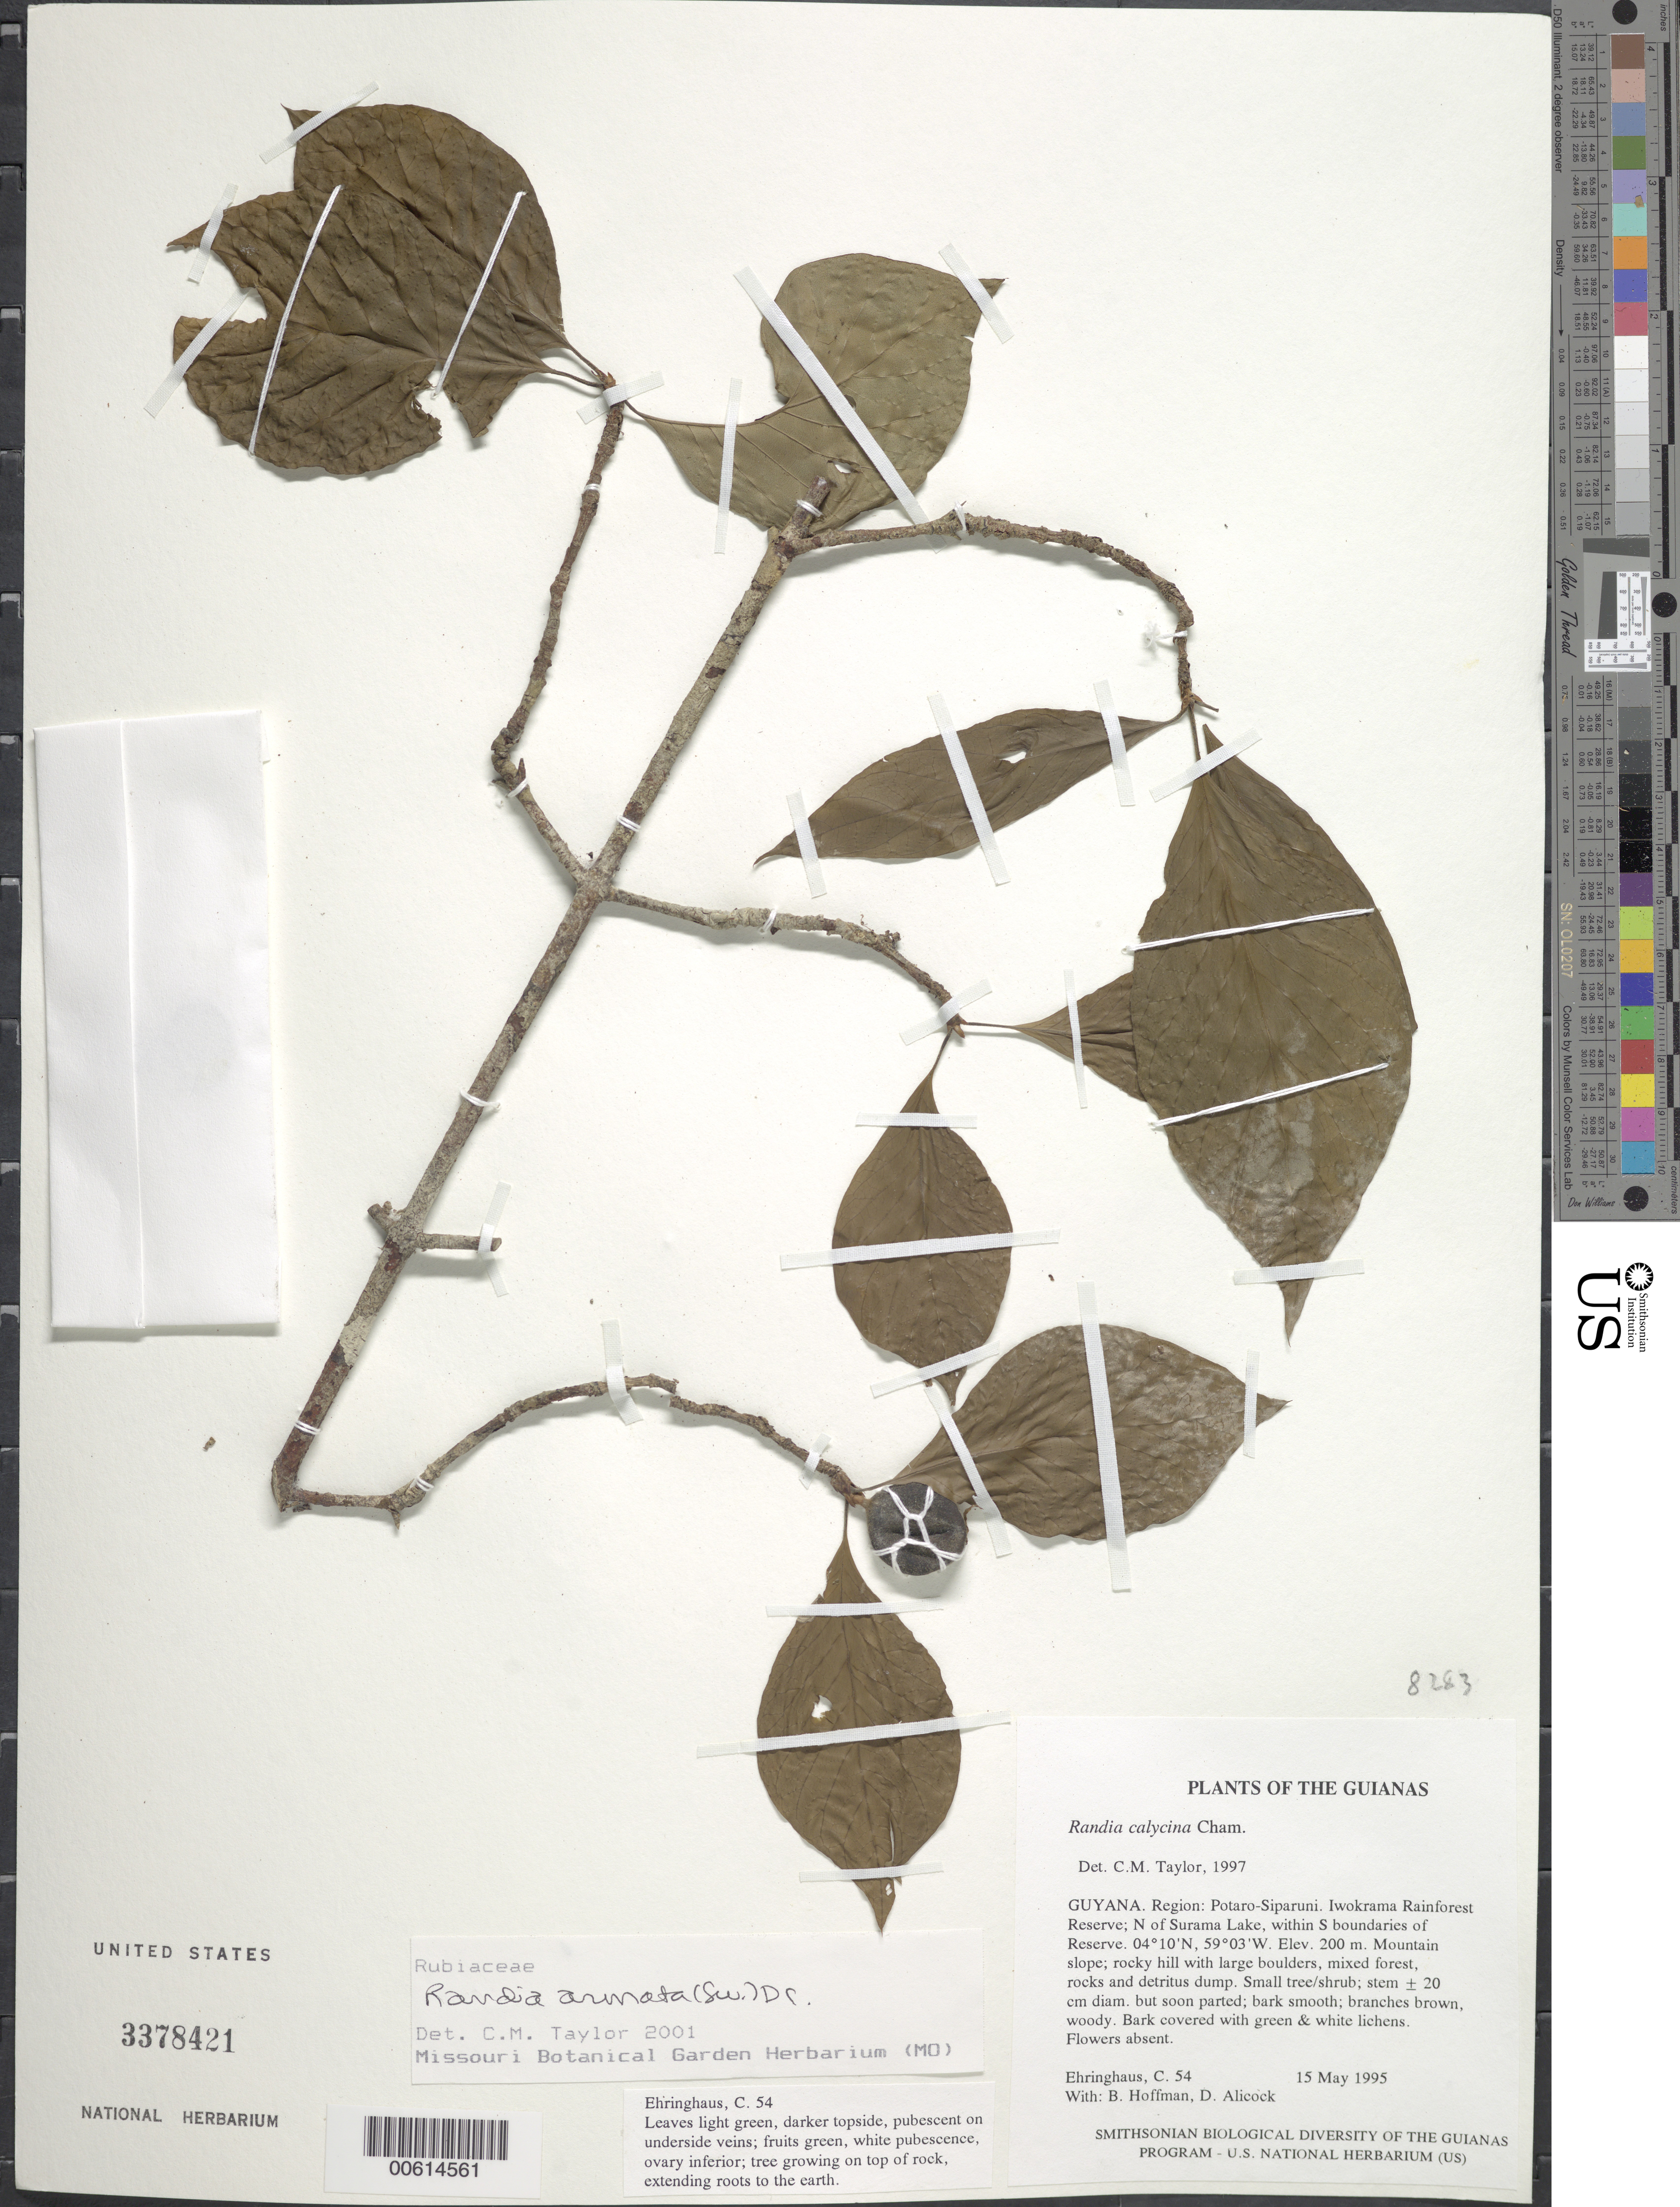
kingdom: Plantae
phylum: Tracheophyta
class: Magnoliopsida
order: Gentianales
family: Rubiaceae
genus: Randia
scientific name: Randia armata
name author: (Sw.) DC.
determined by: Taylor, Charlotte M.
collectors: C. Ehringhaus, B. Hoffman & D. Allicock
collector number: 54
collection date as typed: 15 May 1995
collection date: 1995-05-15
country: Guyana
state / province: Potaro-Siparuni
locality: Iwokrama Rainforest Reserve; N of Surama Lake, within S boundaries of Reserve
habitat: Mountain slope; rocky hill with large boulders, mixed forest, rocks and detritus dump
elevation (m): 200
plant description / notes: Leaves light green, darker topside, pubescent on underside veins; fruits green, white pubescence, ovary inferior; tree growing on top of rock, extending roots to the earth.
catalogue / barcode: US 3378421